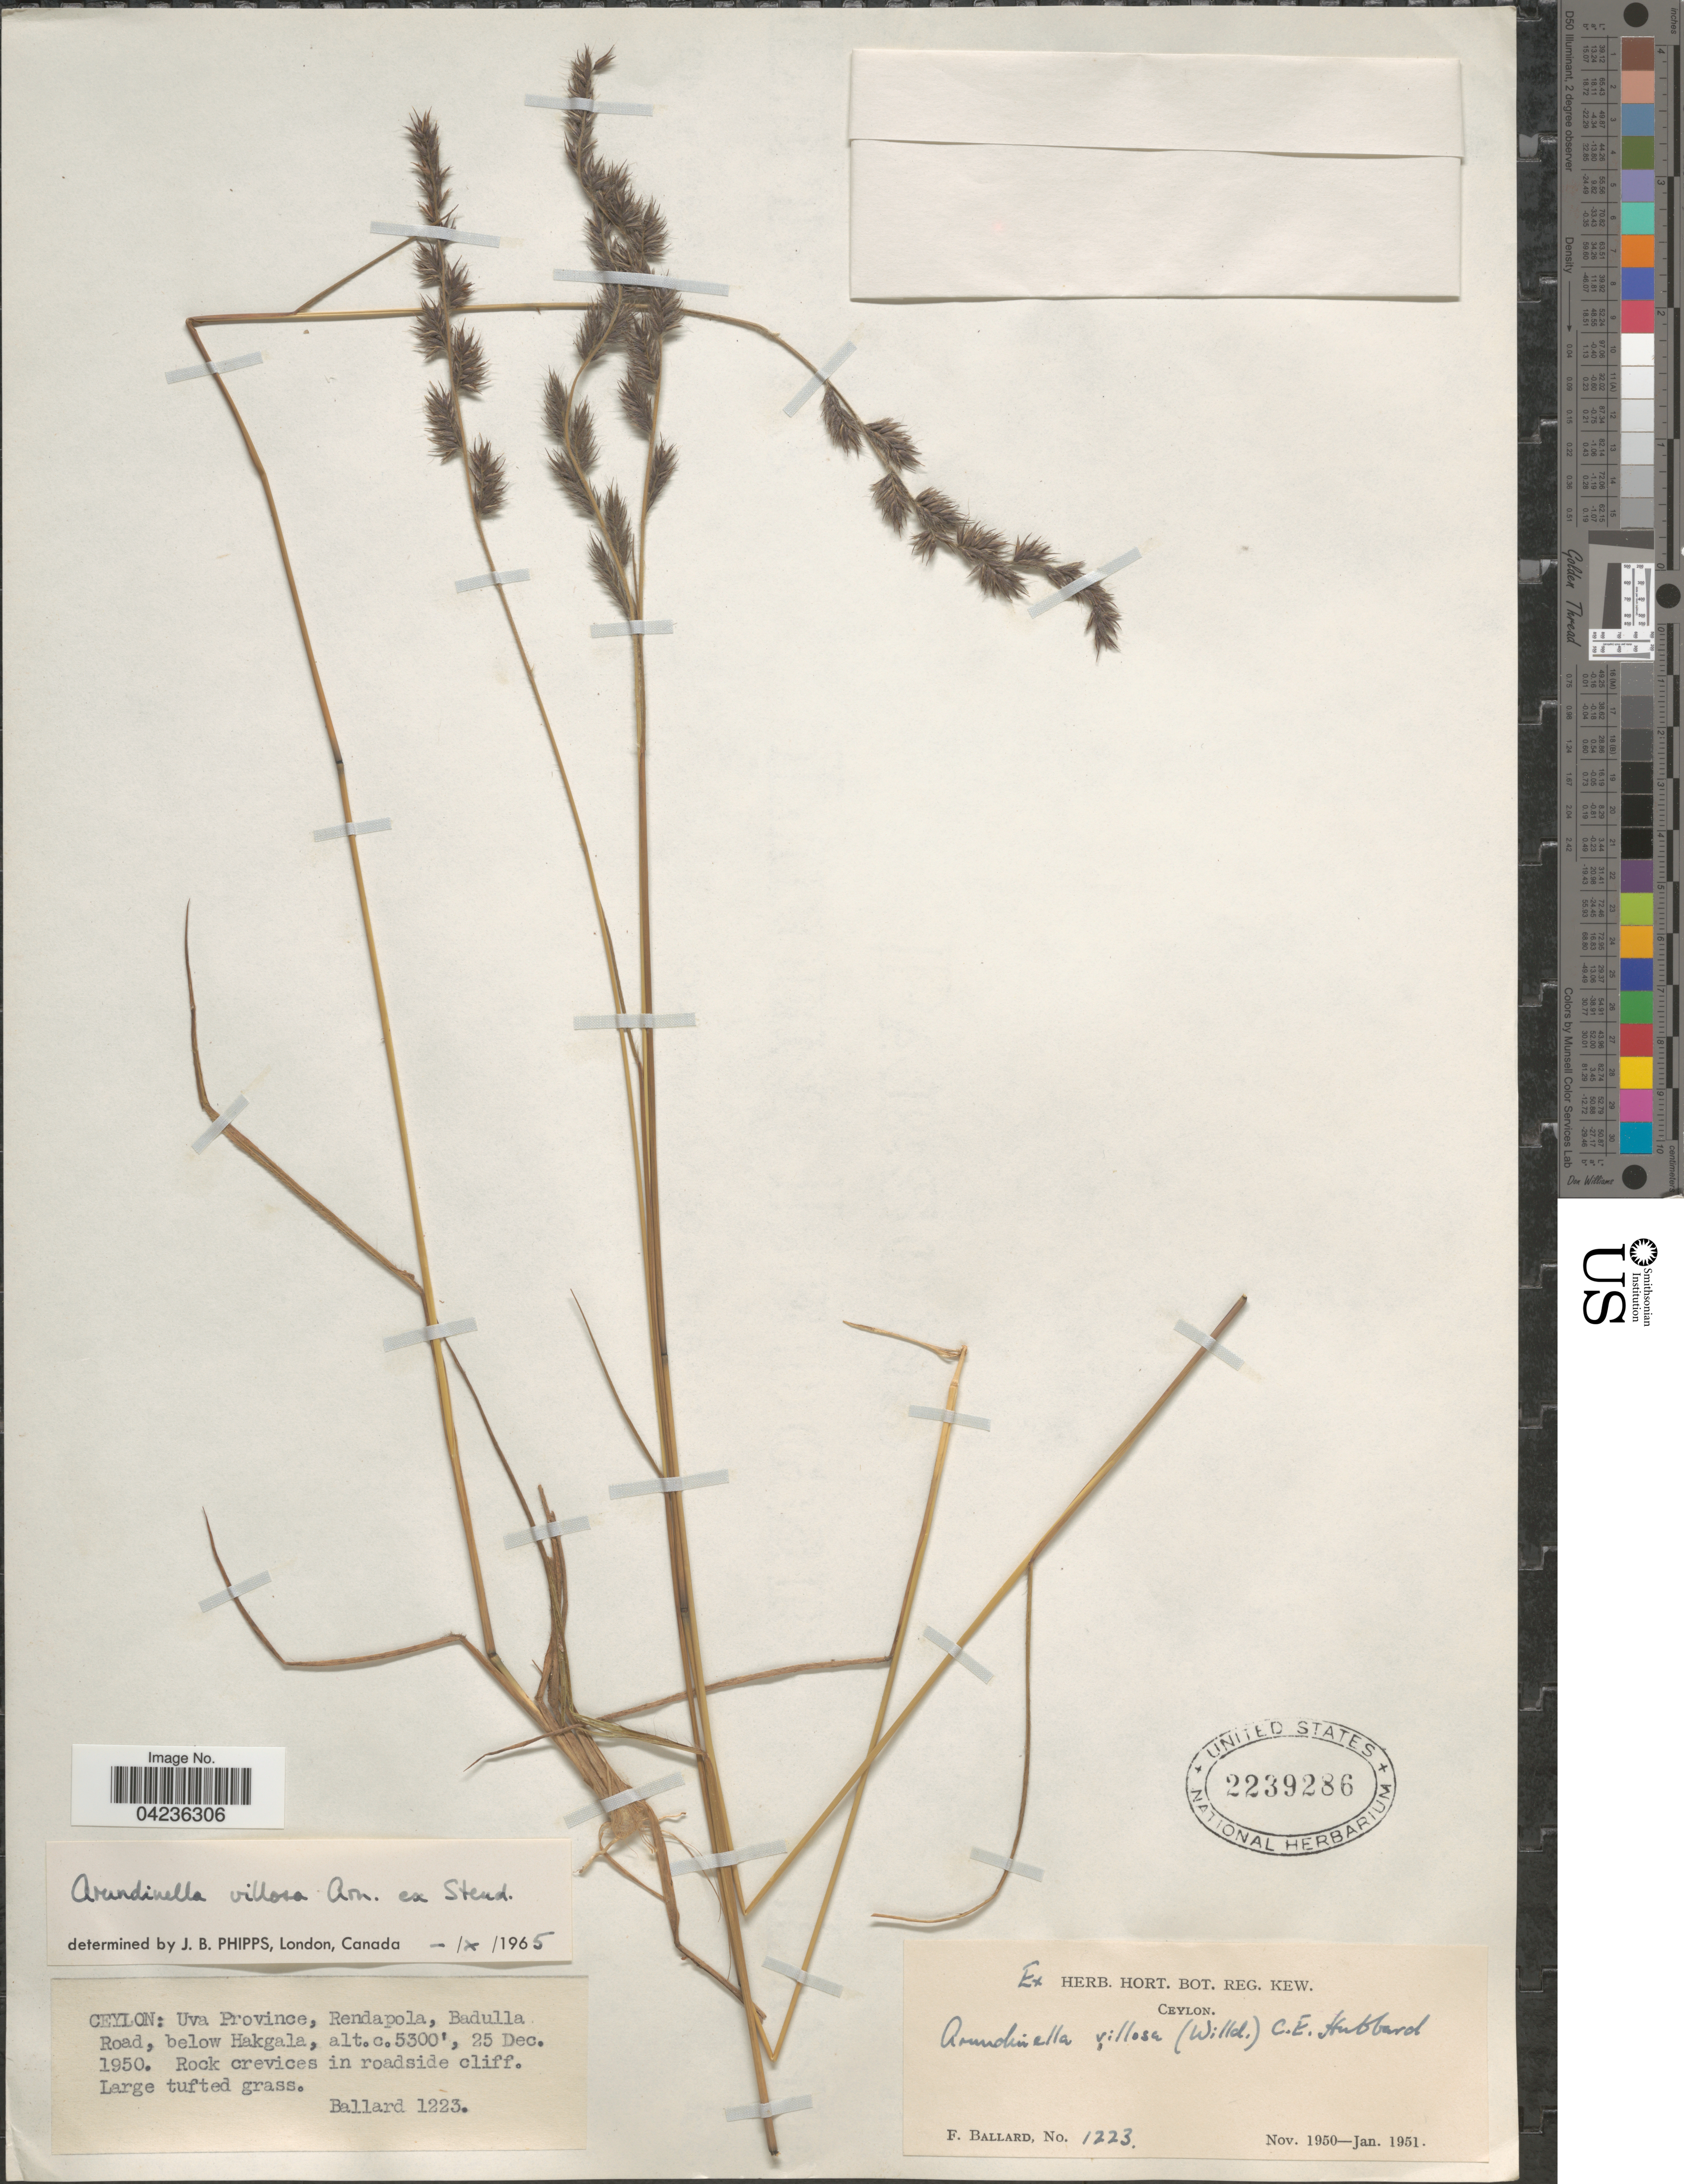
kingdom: Plantae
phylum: Tracheophyta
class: Liliopsida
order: Poales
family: Poaceae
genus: Arundinella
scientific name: Arundinella villosa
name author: Arn. ex Steud.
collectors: F. Ballard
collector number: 1223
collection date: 1950-12-25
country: Sri Lanka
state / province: Uva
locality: Ceylon: Uva Province, Rendapola, Badulla Road, below Hakgala.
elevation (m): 1615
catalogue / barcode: US 2239286